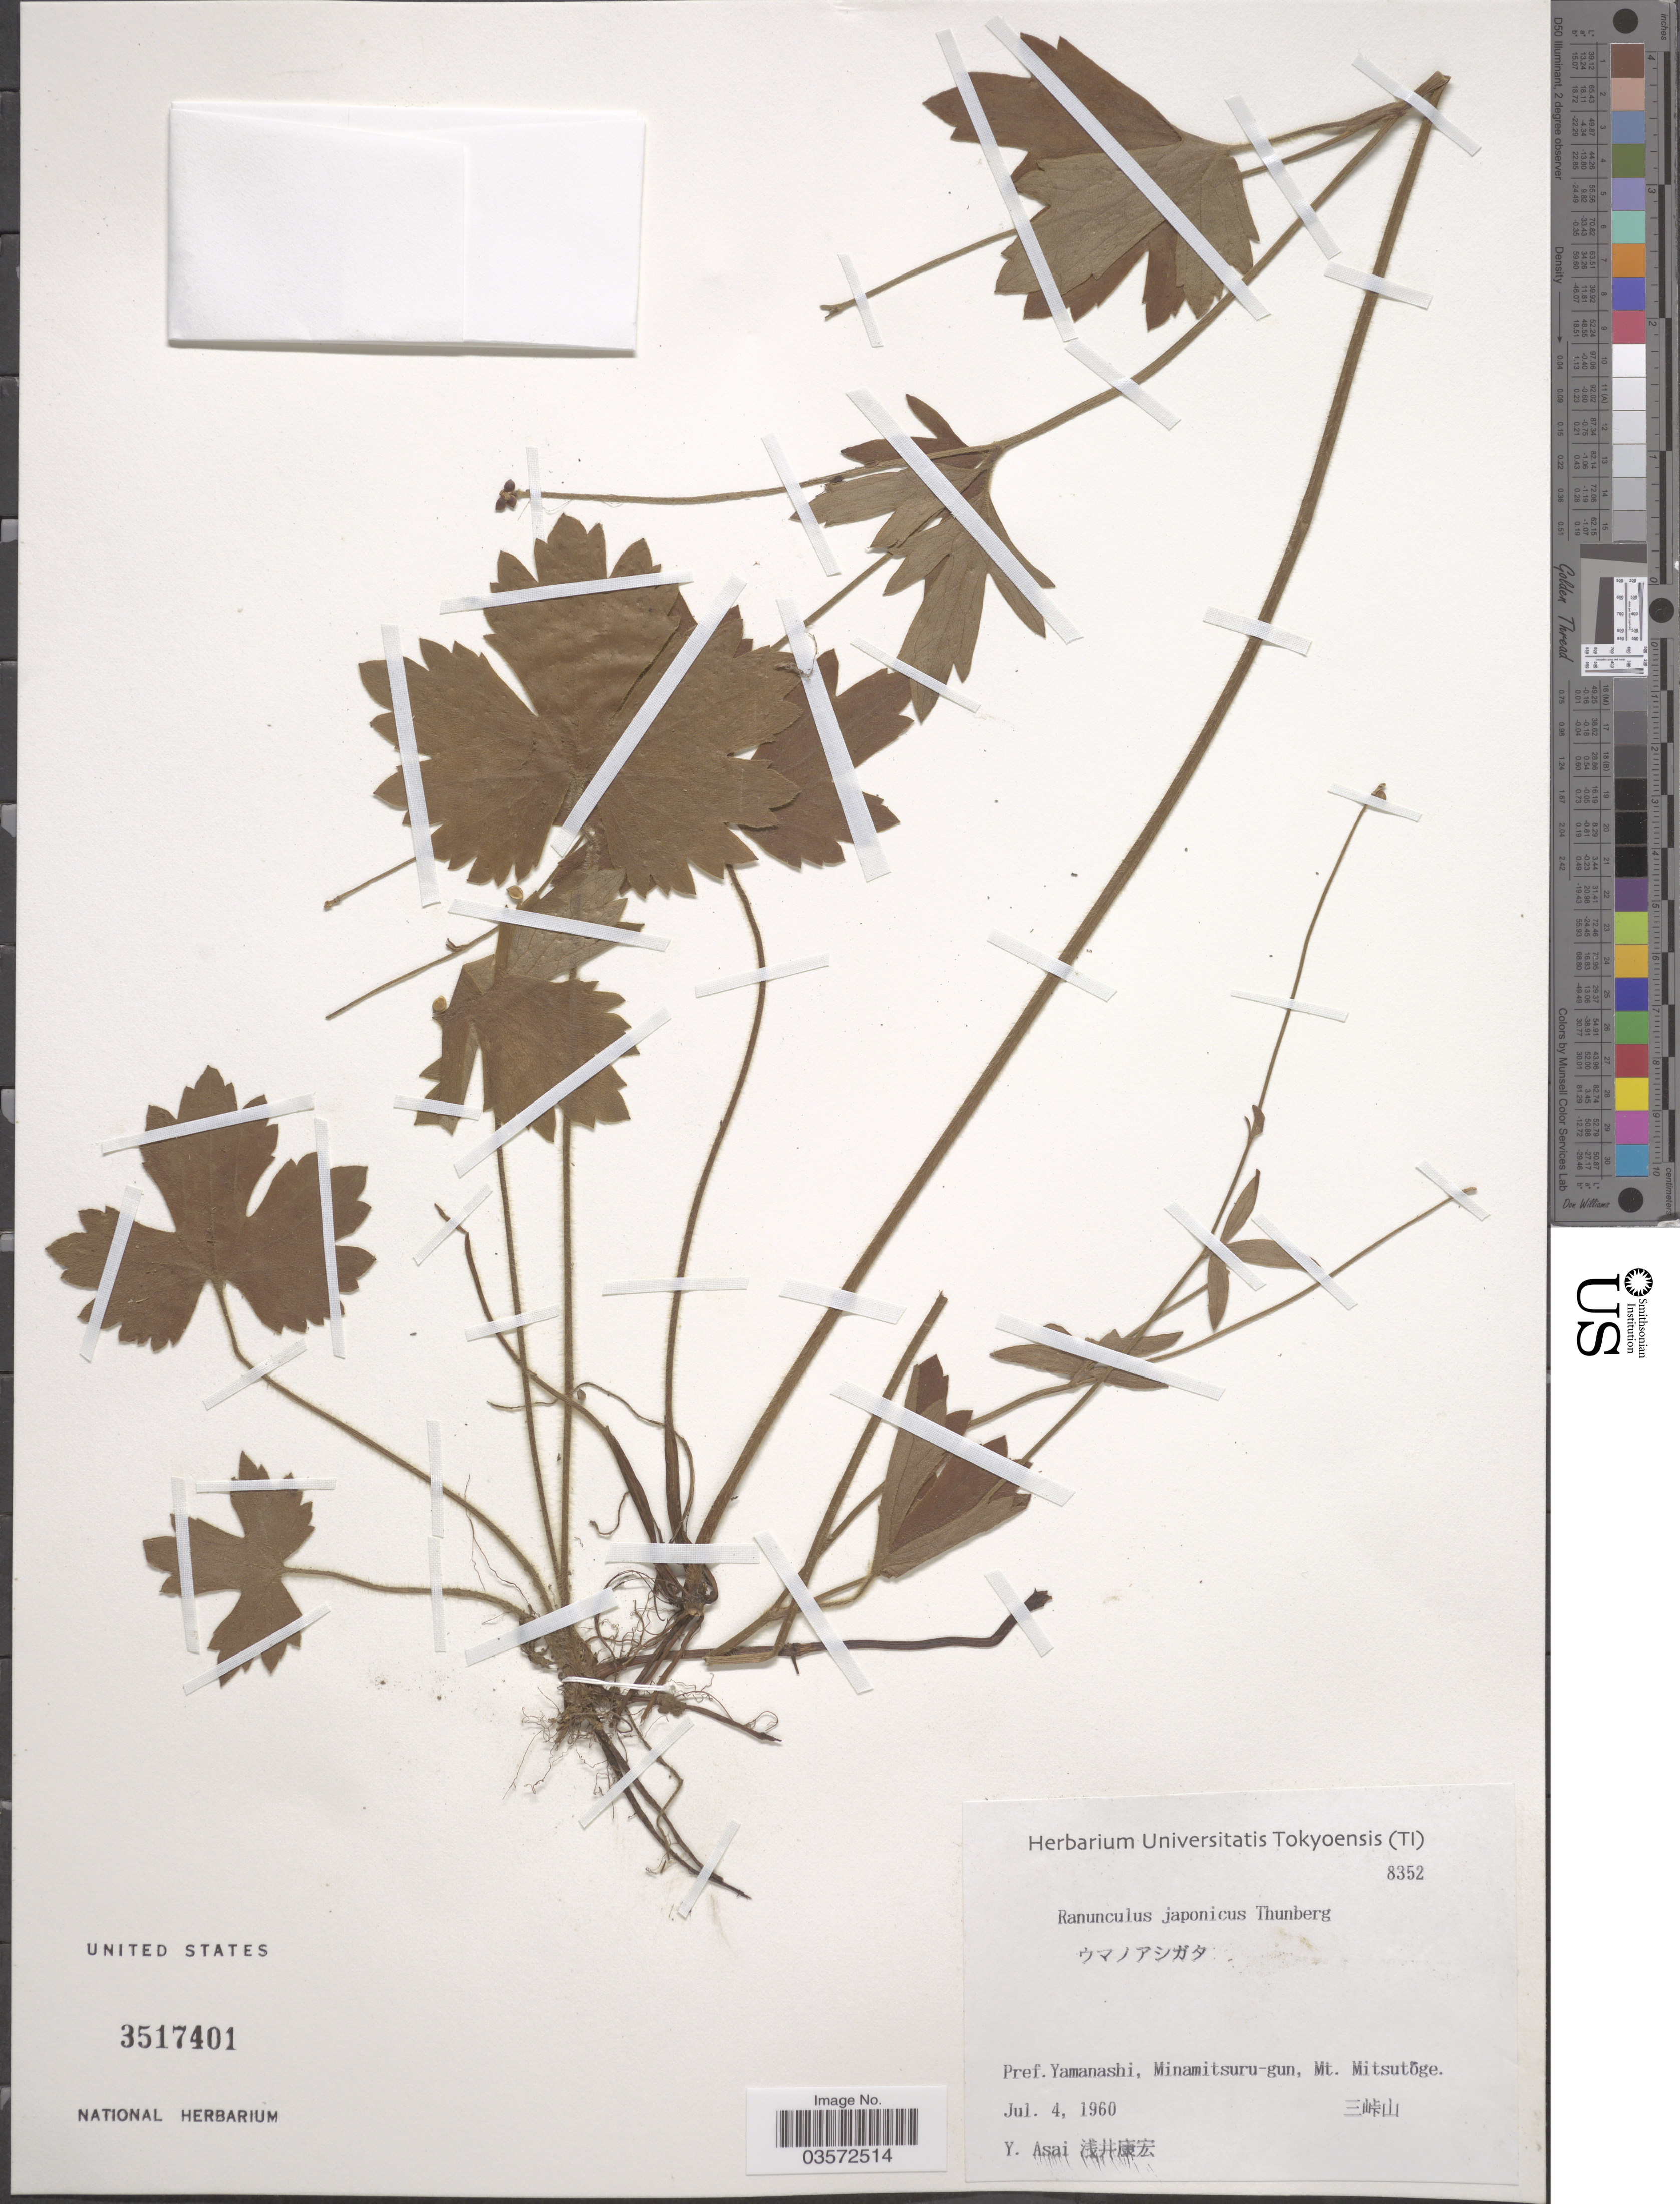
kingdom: Plantae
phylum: Tracheophyta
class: Magnoliopsida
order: Ranunculales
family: Ranunculaceae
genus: Ranunculus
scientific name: Ranunculus japonicus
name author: Thunb.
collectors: Y. Asai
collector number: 8352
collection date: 1960-07-04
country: Japan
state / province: Yamanasi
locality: Pref. Yamanashi, Minamitsuru-gun, Mt. Mitsutoge.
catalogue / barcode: US 3517401